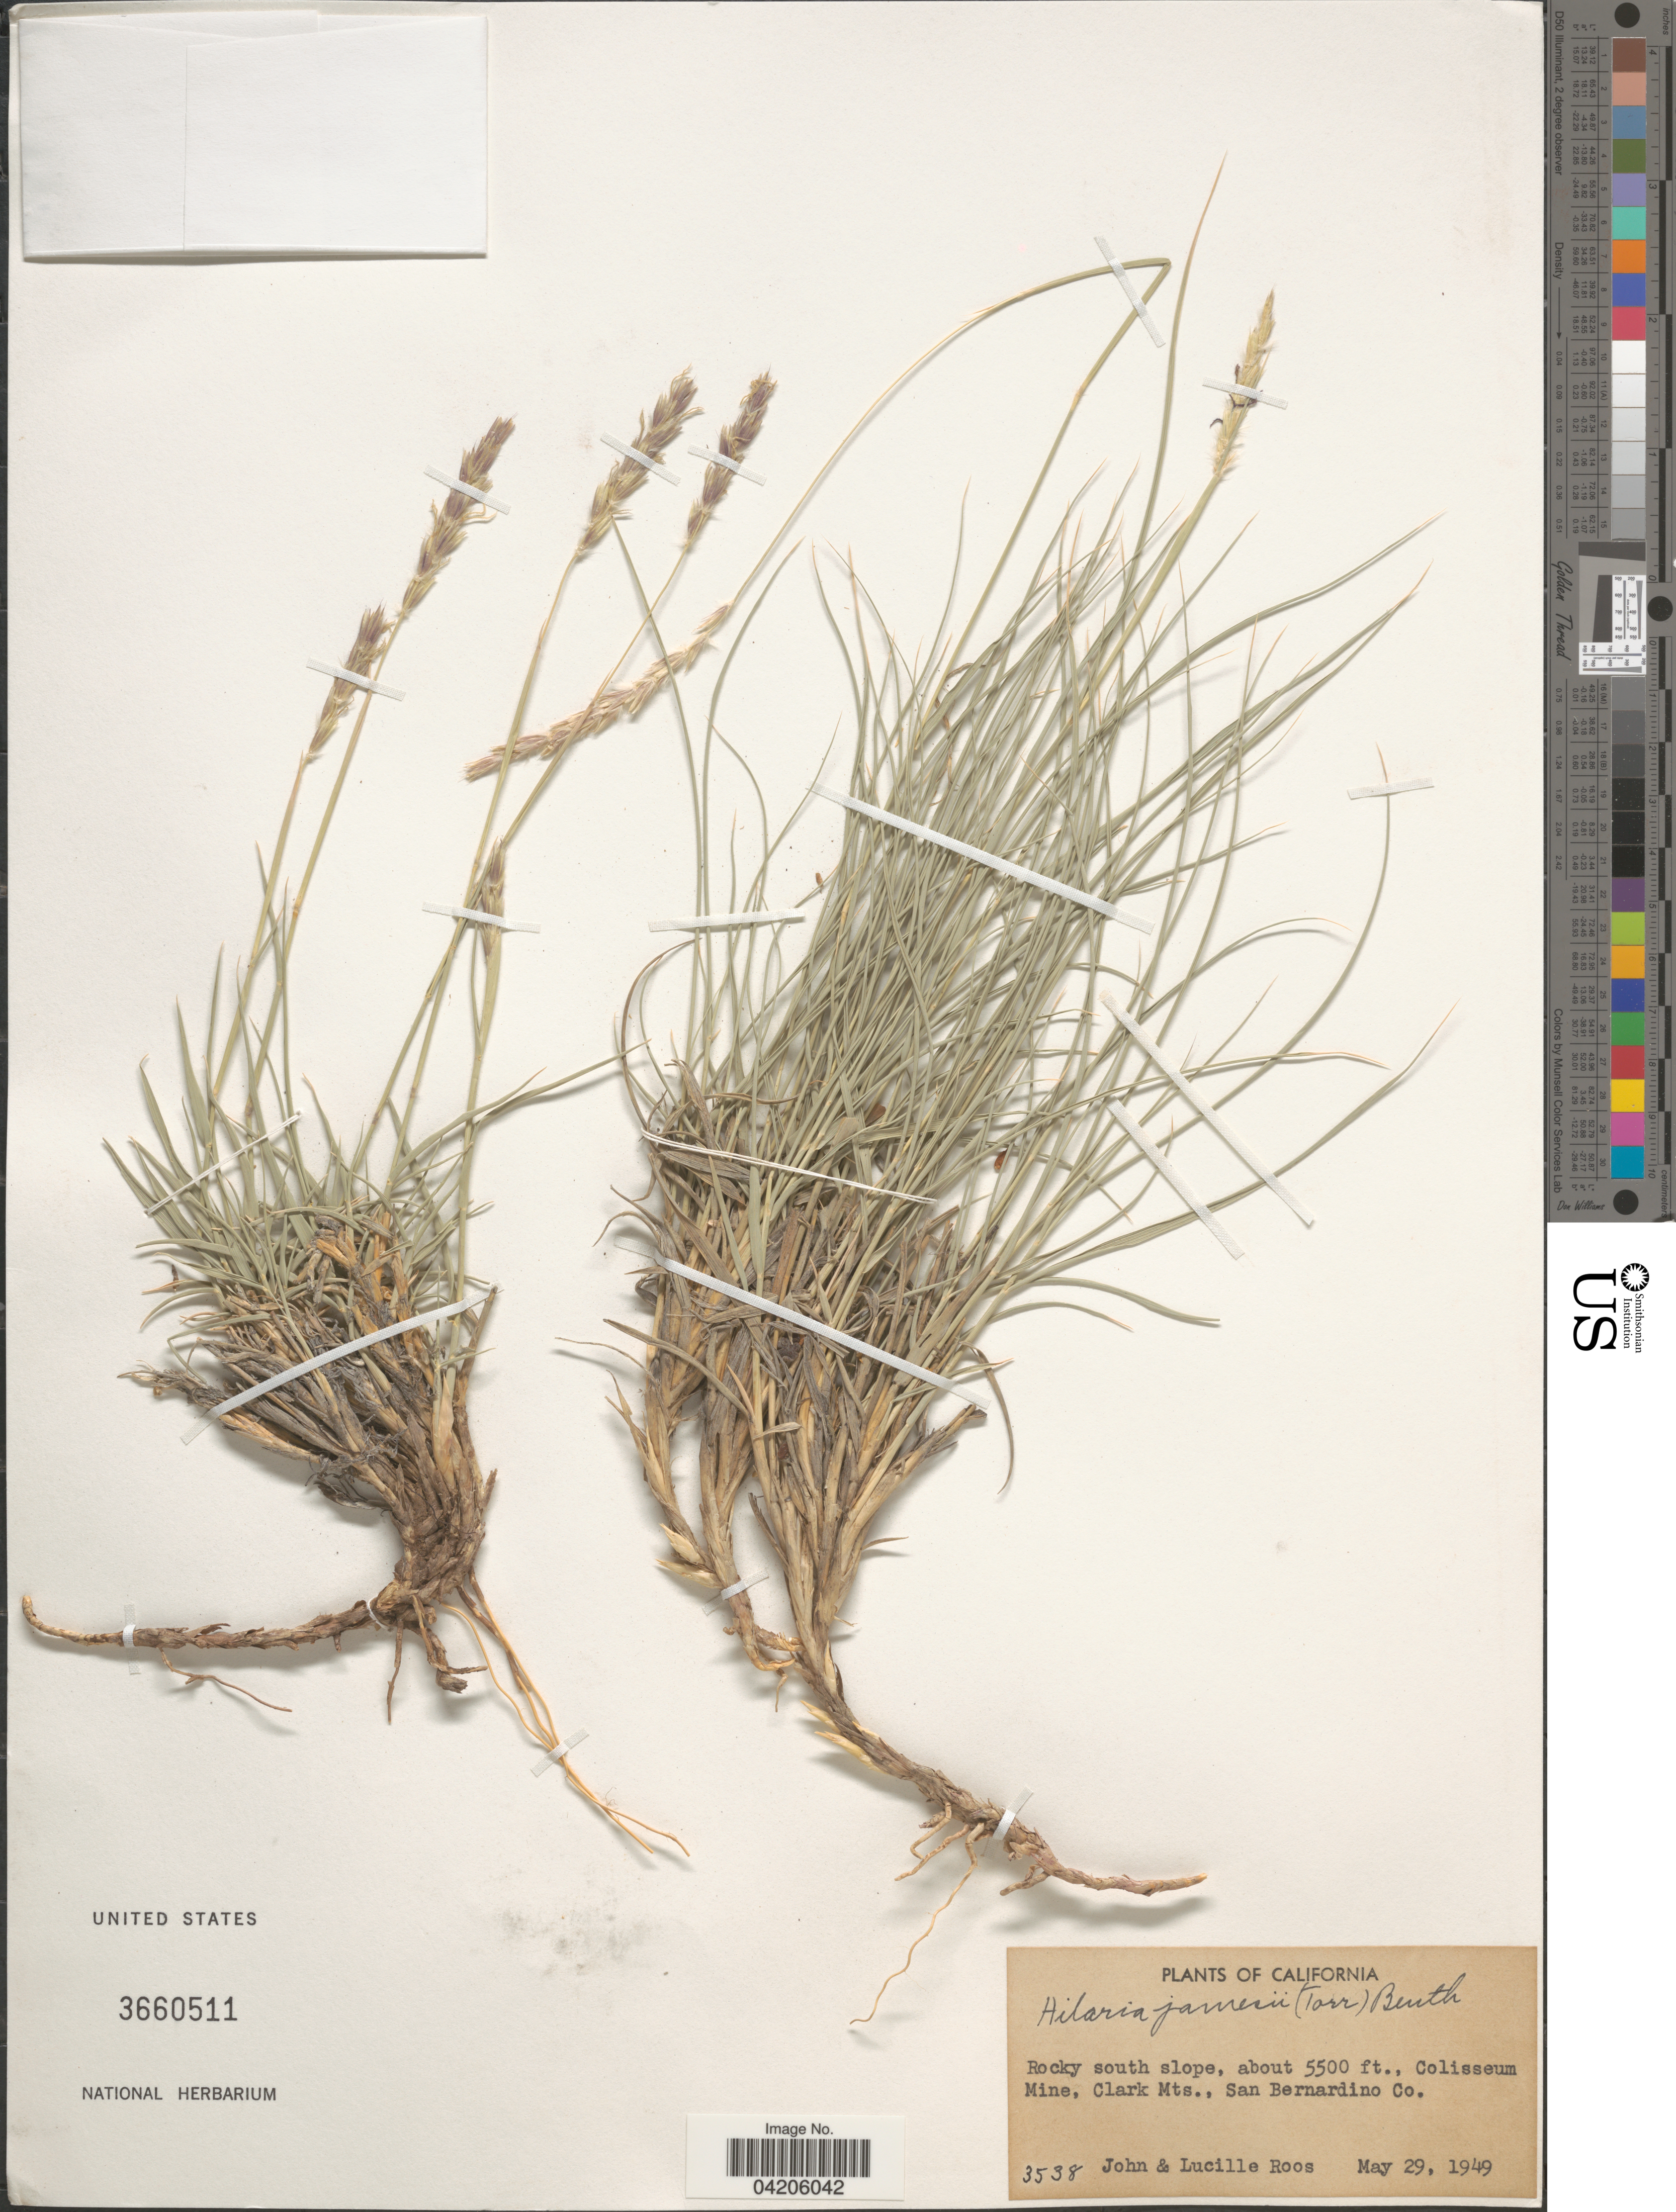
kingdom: Plantae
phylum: Tracheophyta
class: Liliopsida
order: Poales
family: Poaceae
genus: Hilaria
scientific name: Hilaria jamesii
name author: (Torr.) Benth.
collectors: J. C. Roos & L. Roos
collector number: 3538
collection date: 1949-05-29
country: United States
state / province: California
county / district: San Bernardino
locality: Rocky south slope, Colisseum Mine, Clark Mts., San Bernardino Co.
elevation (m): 1676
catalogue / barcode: US 3660511